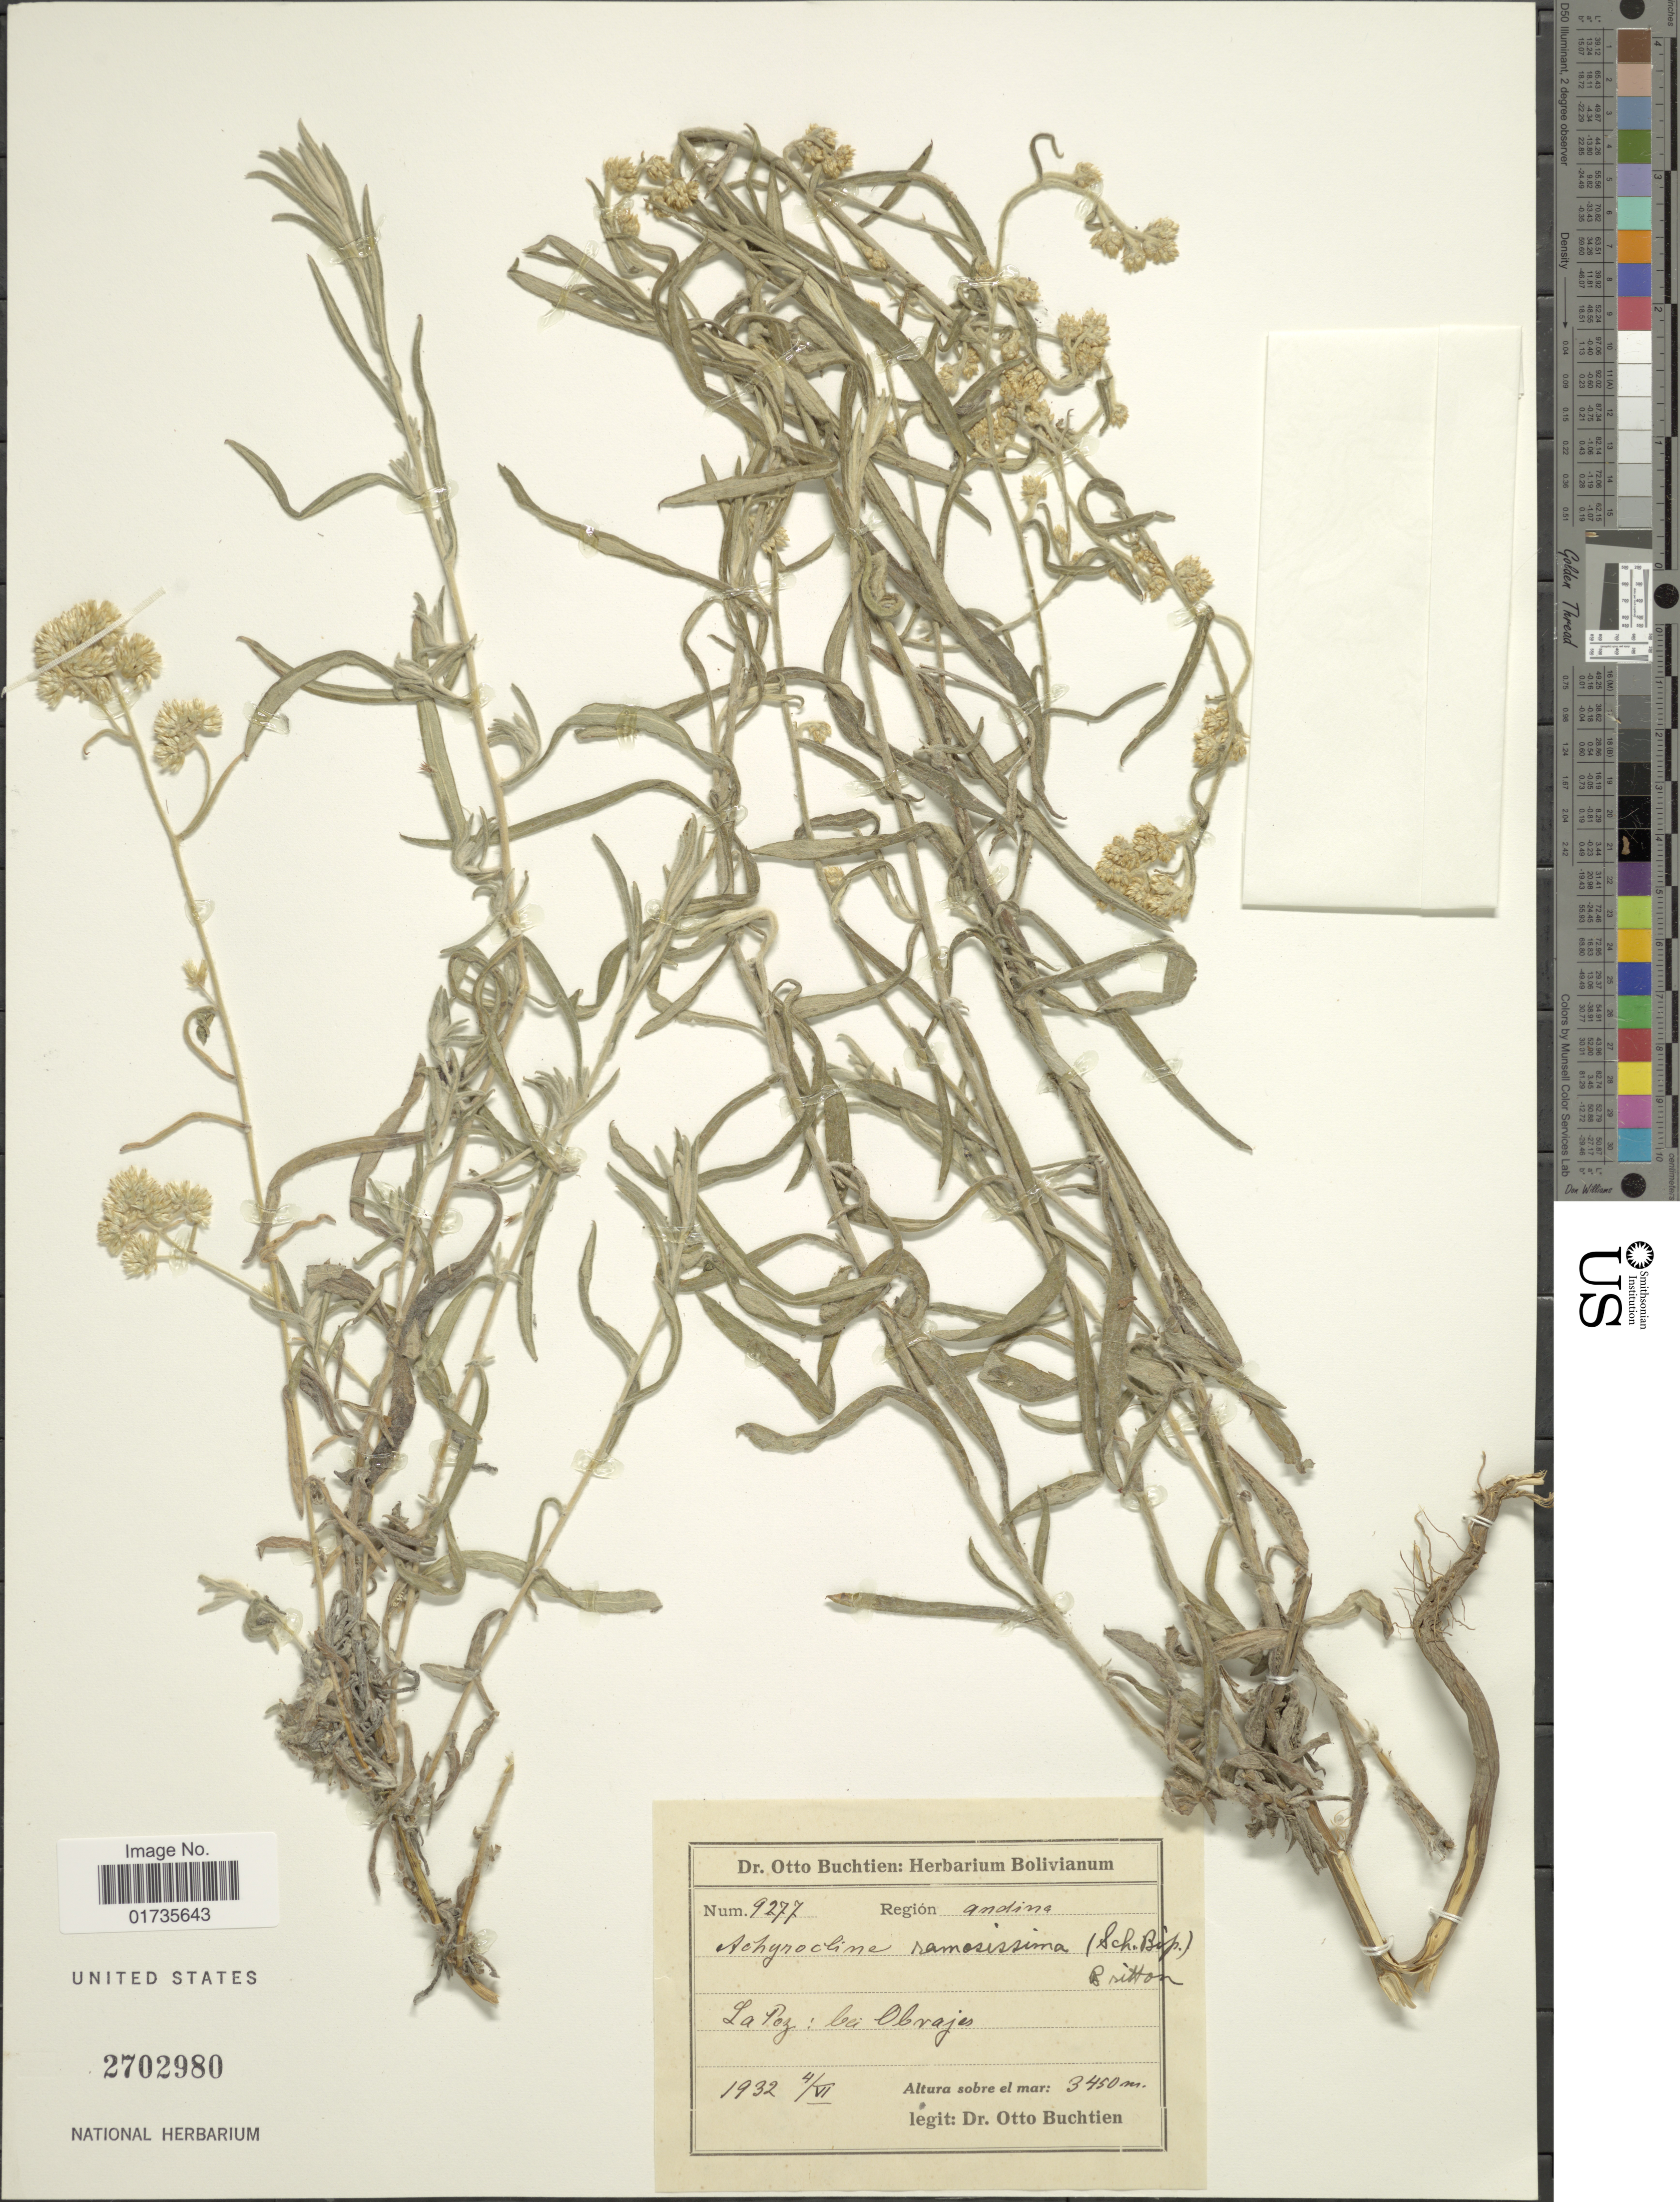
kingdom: Plantae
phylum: Tracheophyta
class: Magnoliopsida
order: Asterales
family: Asteraceae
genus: Achyrocline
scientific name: Achyrocline ramosissima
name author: (Sch. Bip.) Britton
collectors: O. Buchtien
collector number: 9277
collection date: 1932-06-04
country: Bolivia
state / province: La Paz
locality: bei Obrajes. Region andino